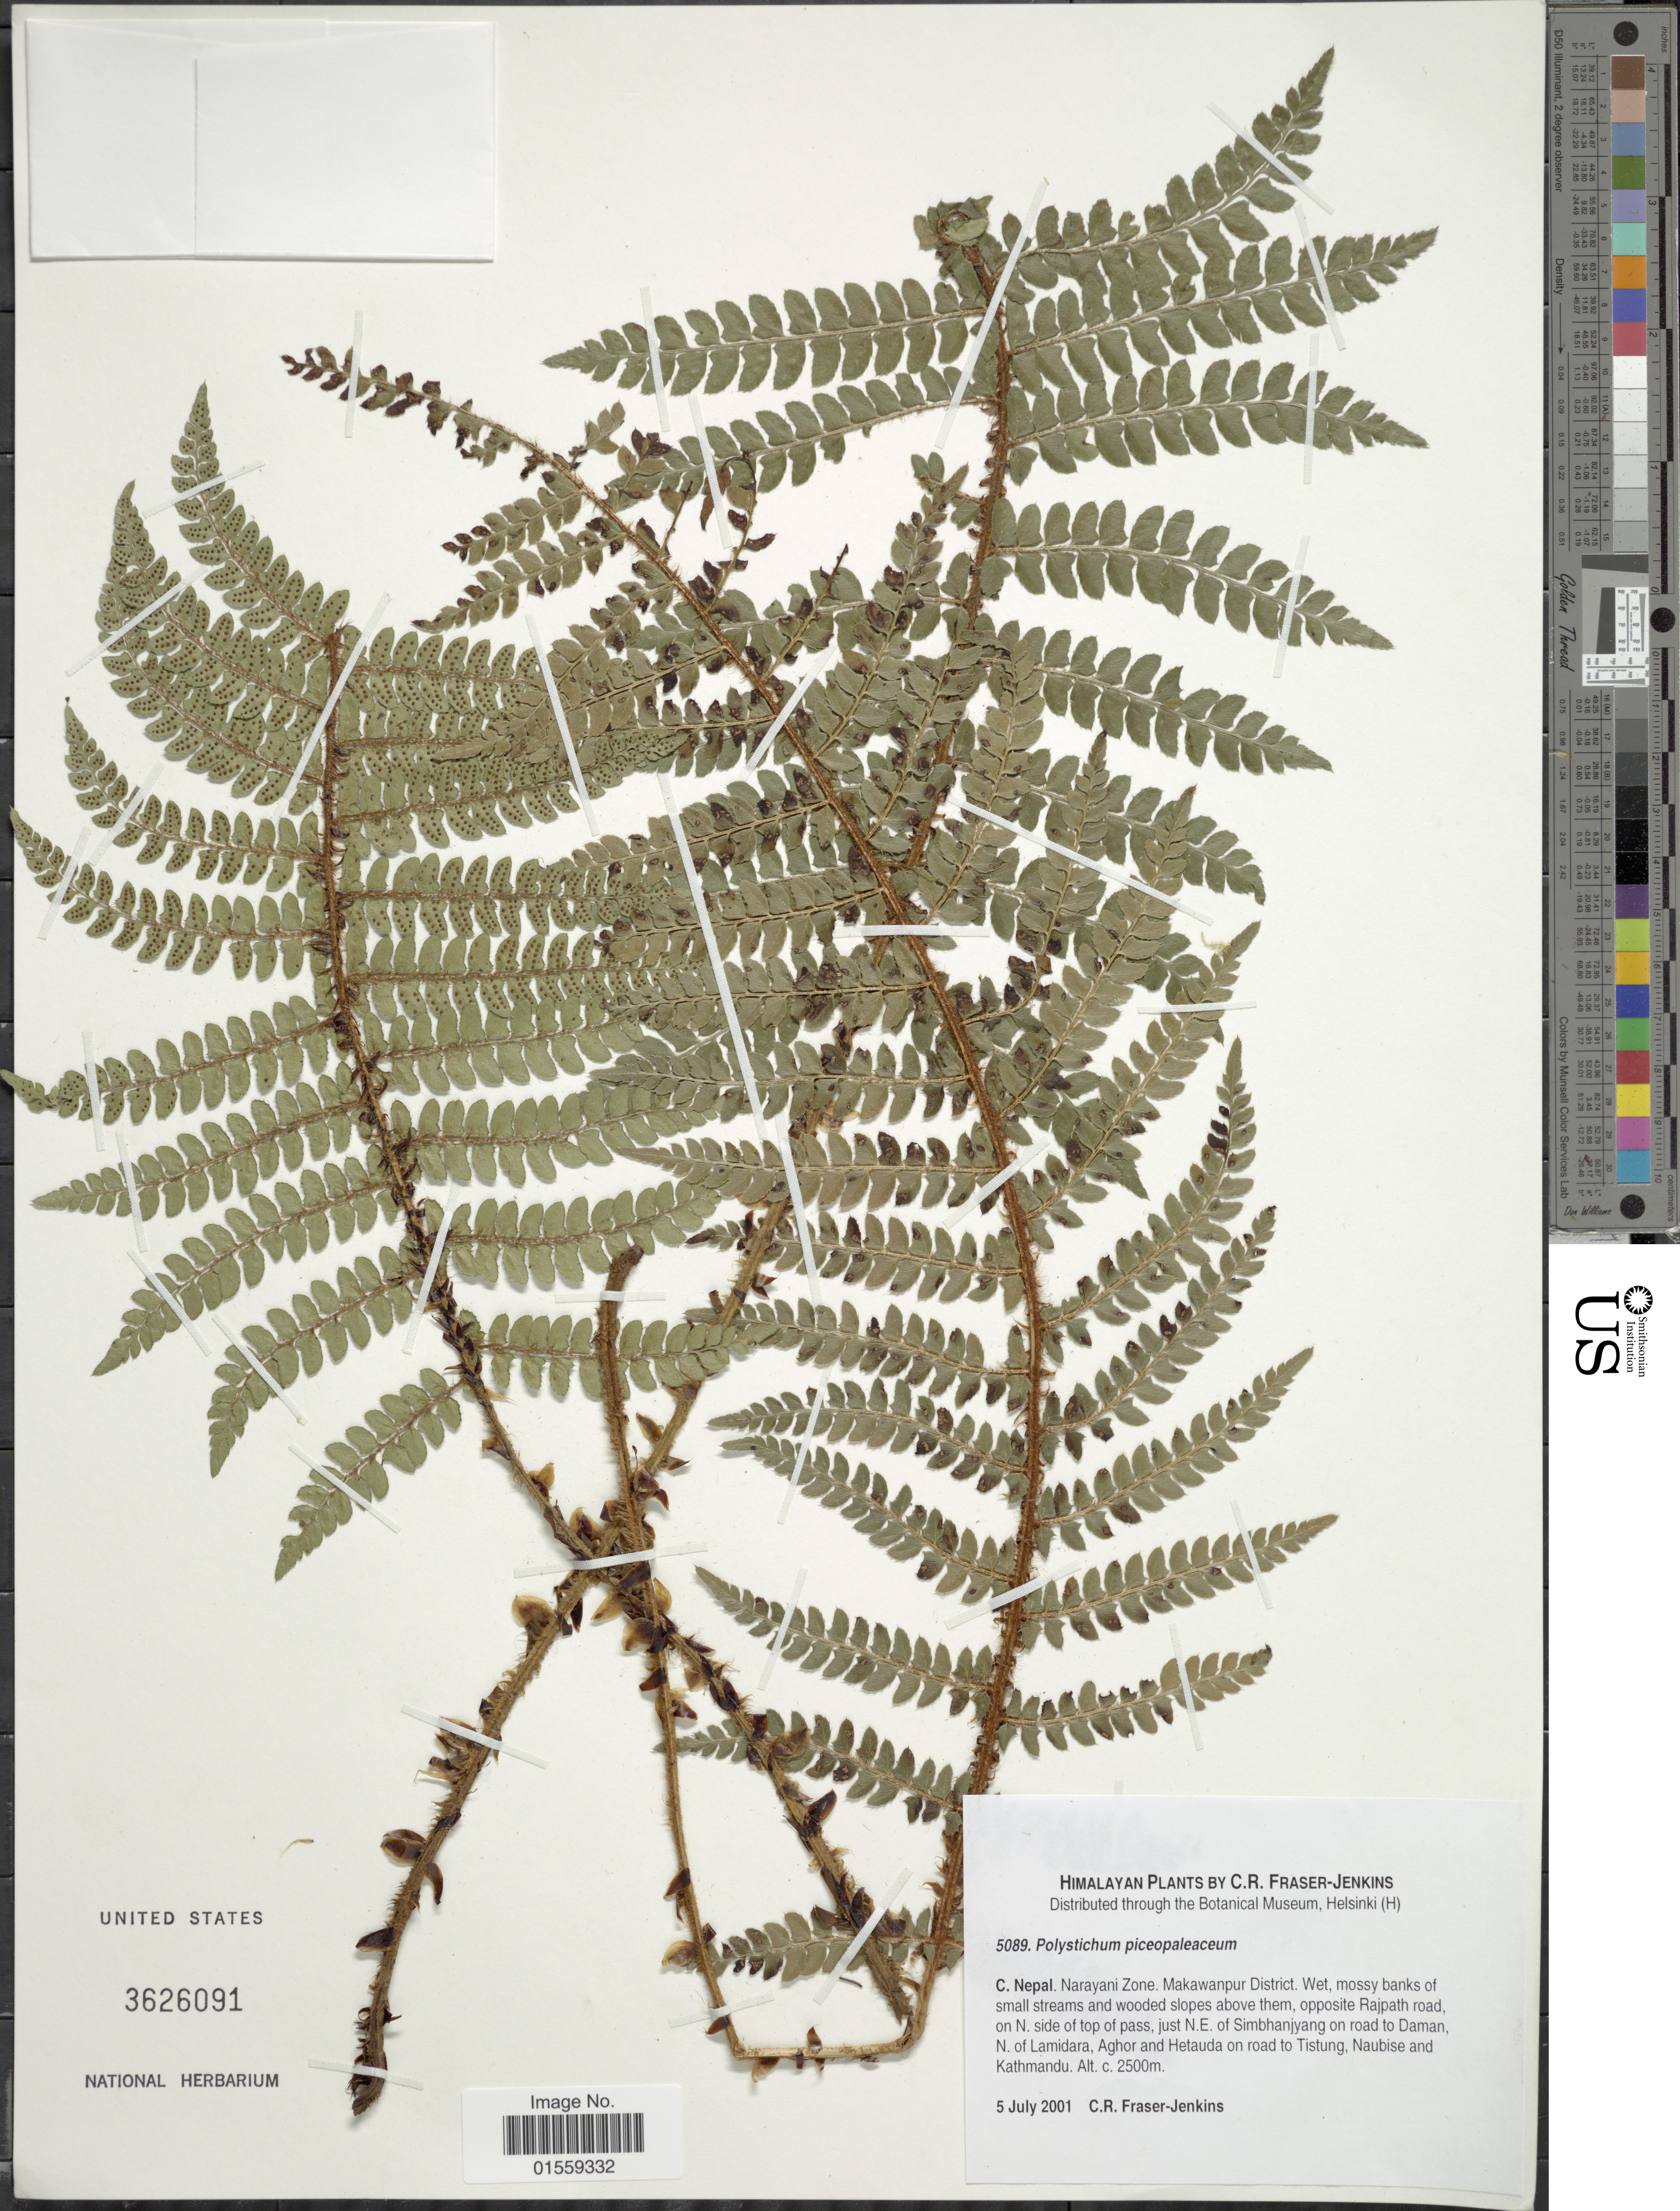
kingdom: Plantae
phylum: Tracheophyta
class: Polypodiopsida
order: Polypodiales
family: Dryopteridaceae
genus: Polystichum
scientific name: Polystichum piceopaleaceum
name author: Tagawa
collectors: C. R. Fraser-Jenkins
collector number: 5089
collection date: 2001-07-05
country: Nepal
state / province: Narayani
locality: C. Nepal, Narayani Zone, Makawanpur Disrtict, Wet, mossy banks of small streams and woodes slopes above them, opposite Rajpath road, on N. side of top of pass, just N. E. of Simbhanjyang road to Daman N. of Lamidara, Aghor and Hetauda on road to Tistung, Naubise and Kathmandu.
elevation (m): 2500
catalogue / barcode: US 3626091